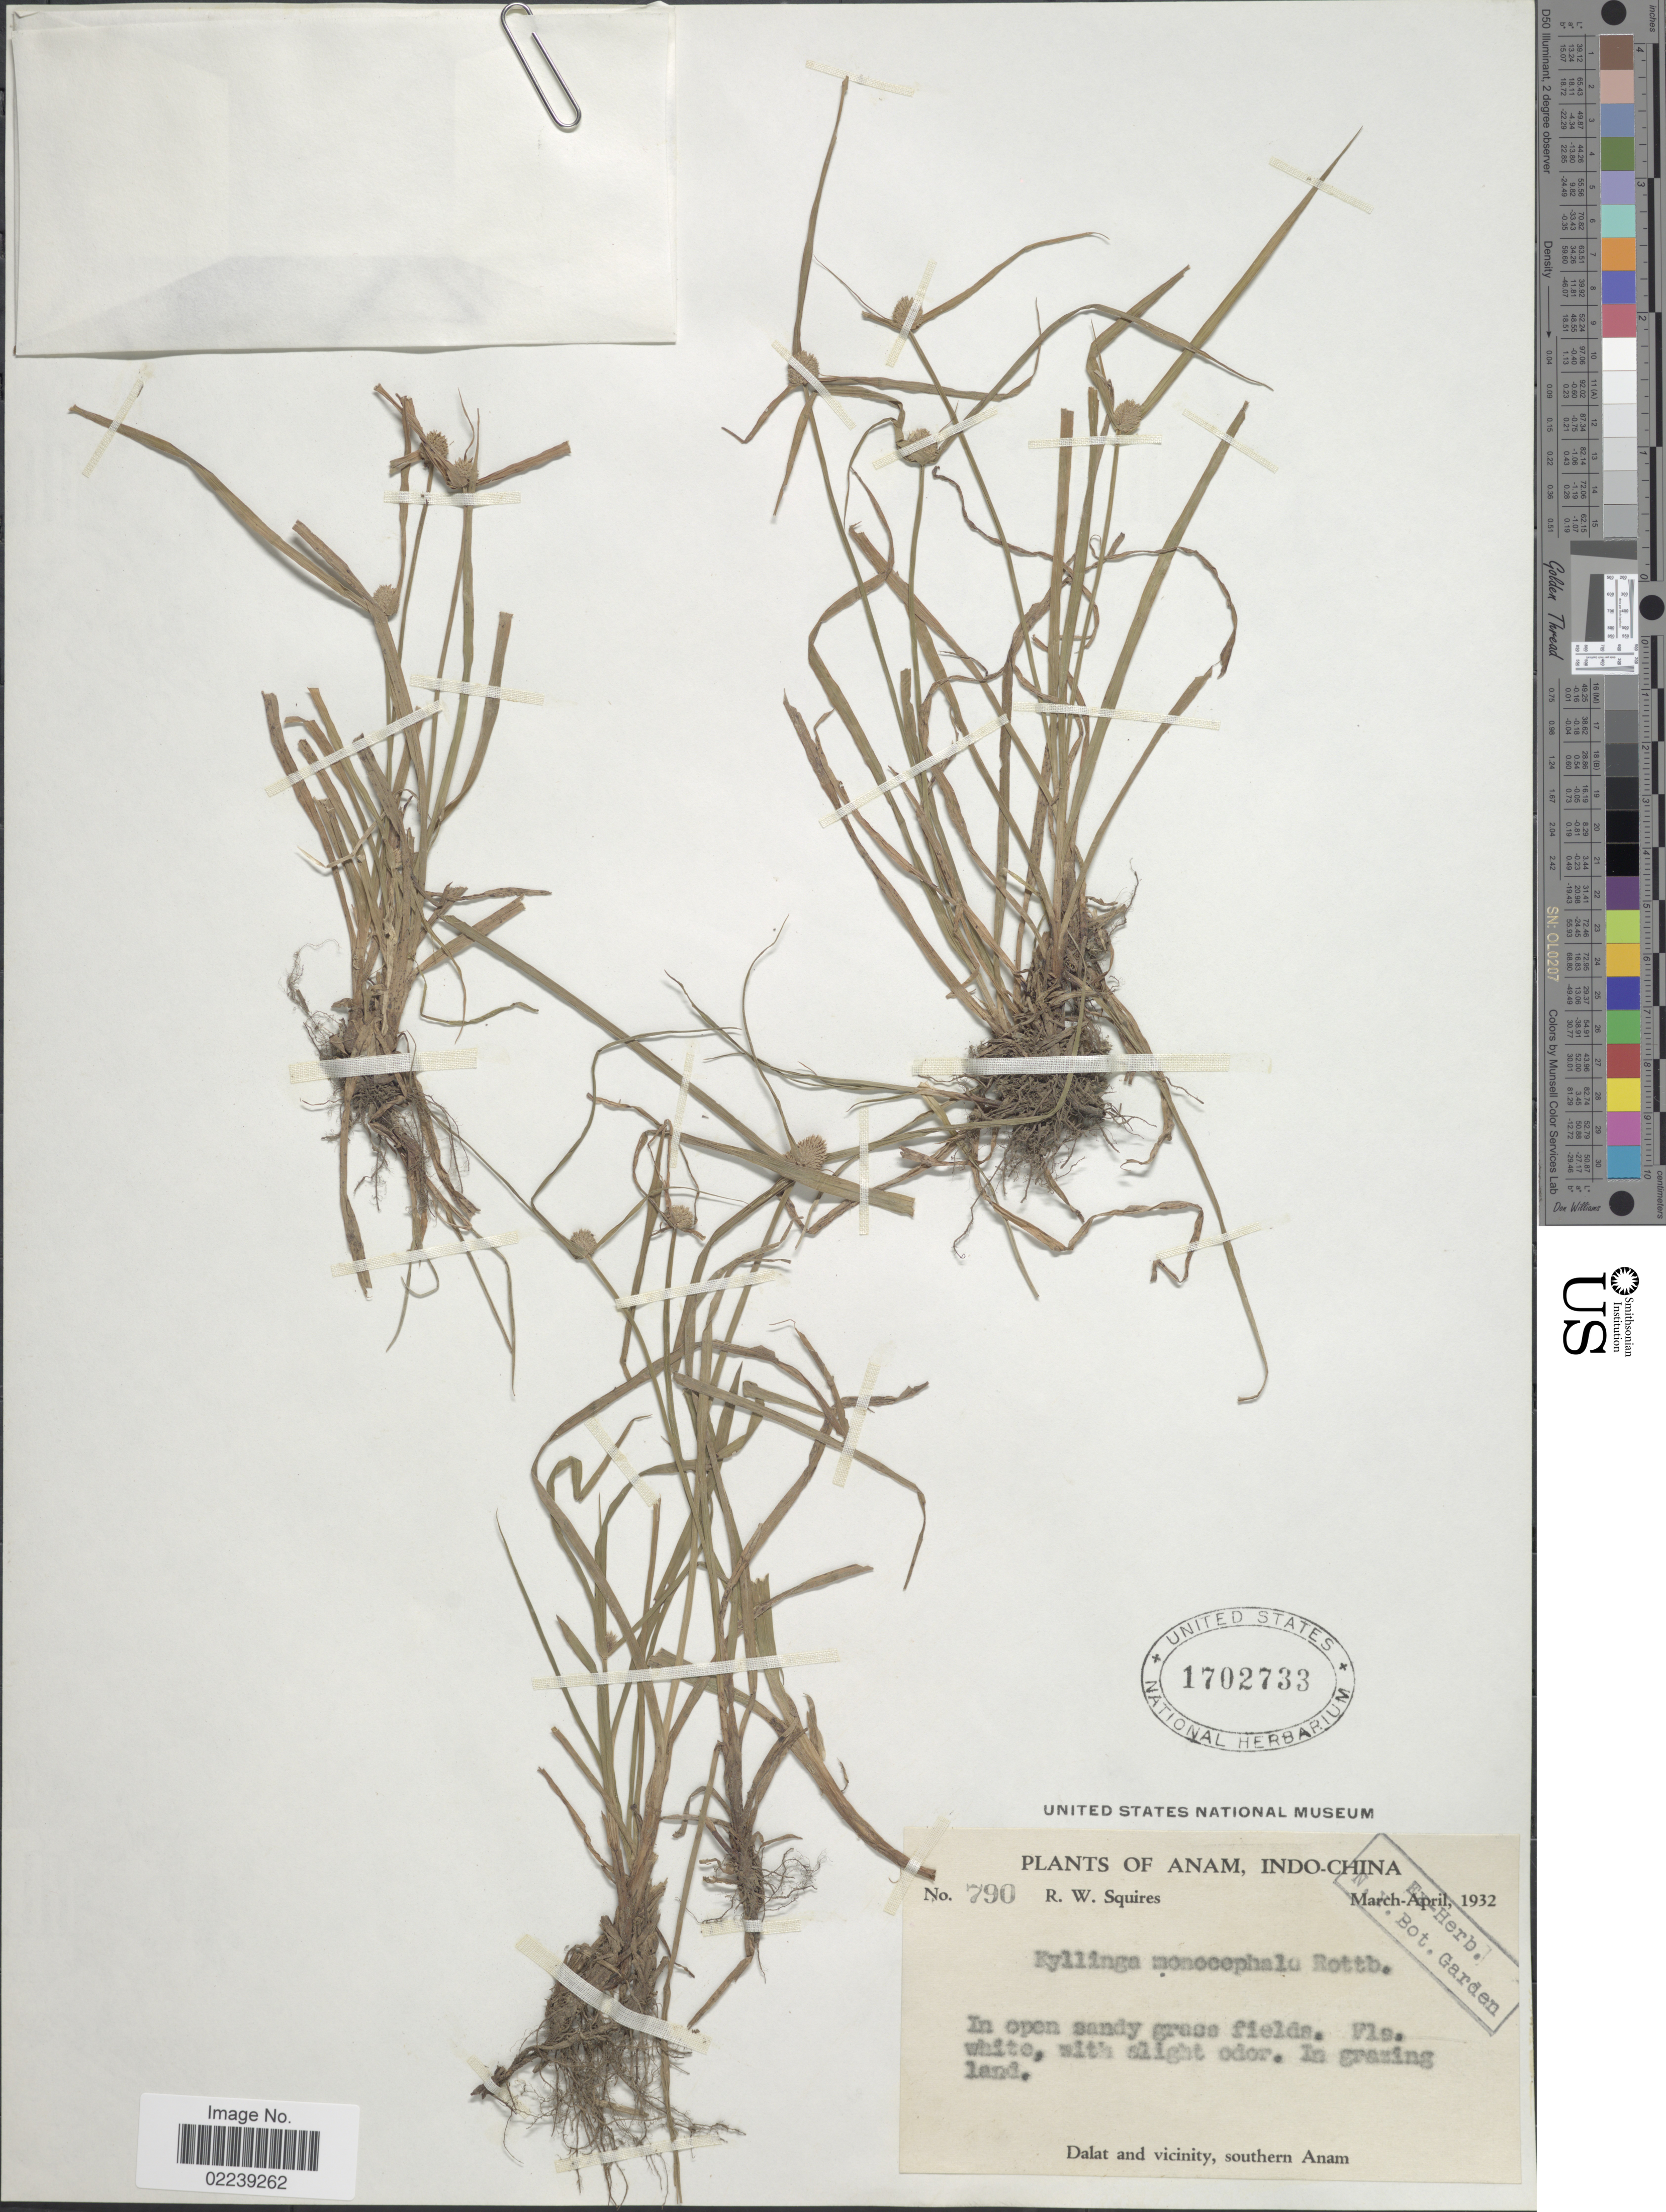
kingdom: Plantae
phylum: Tracheophyta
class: Liliopsida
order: Poales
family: Cyperaceae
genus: Cyperus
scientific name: Cyperus mindorensis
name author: (Steud.) Huygh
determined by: Strong, M. T., (US), Smithsonian Institution - National Museum of Natural History (UNITED STATES)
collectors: R. Squires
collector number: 790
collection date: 1932-03/1932-04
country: Vietnam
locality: Anam, Indo-China. Dalat and vicinity, southern Anam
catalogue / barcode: US 1702733